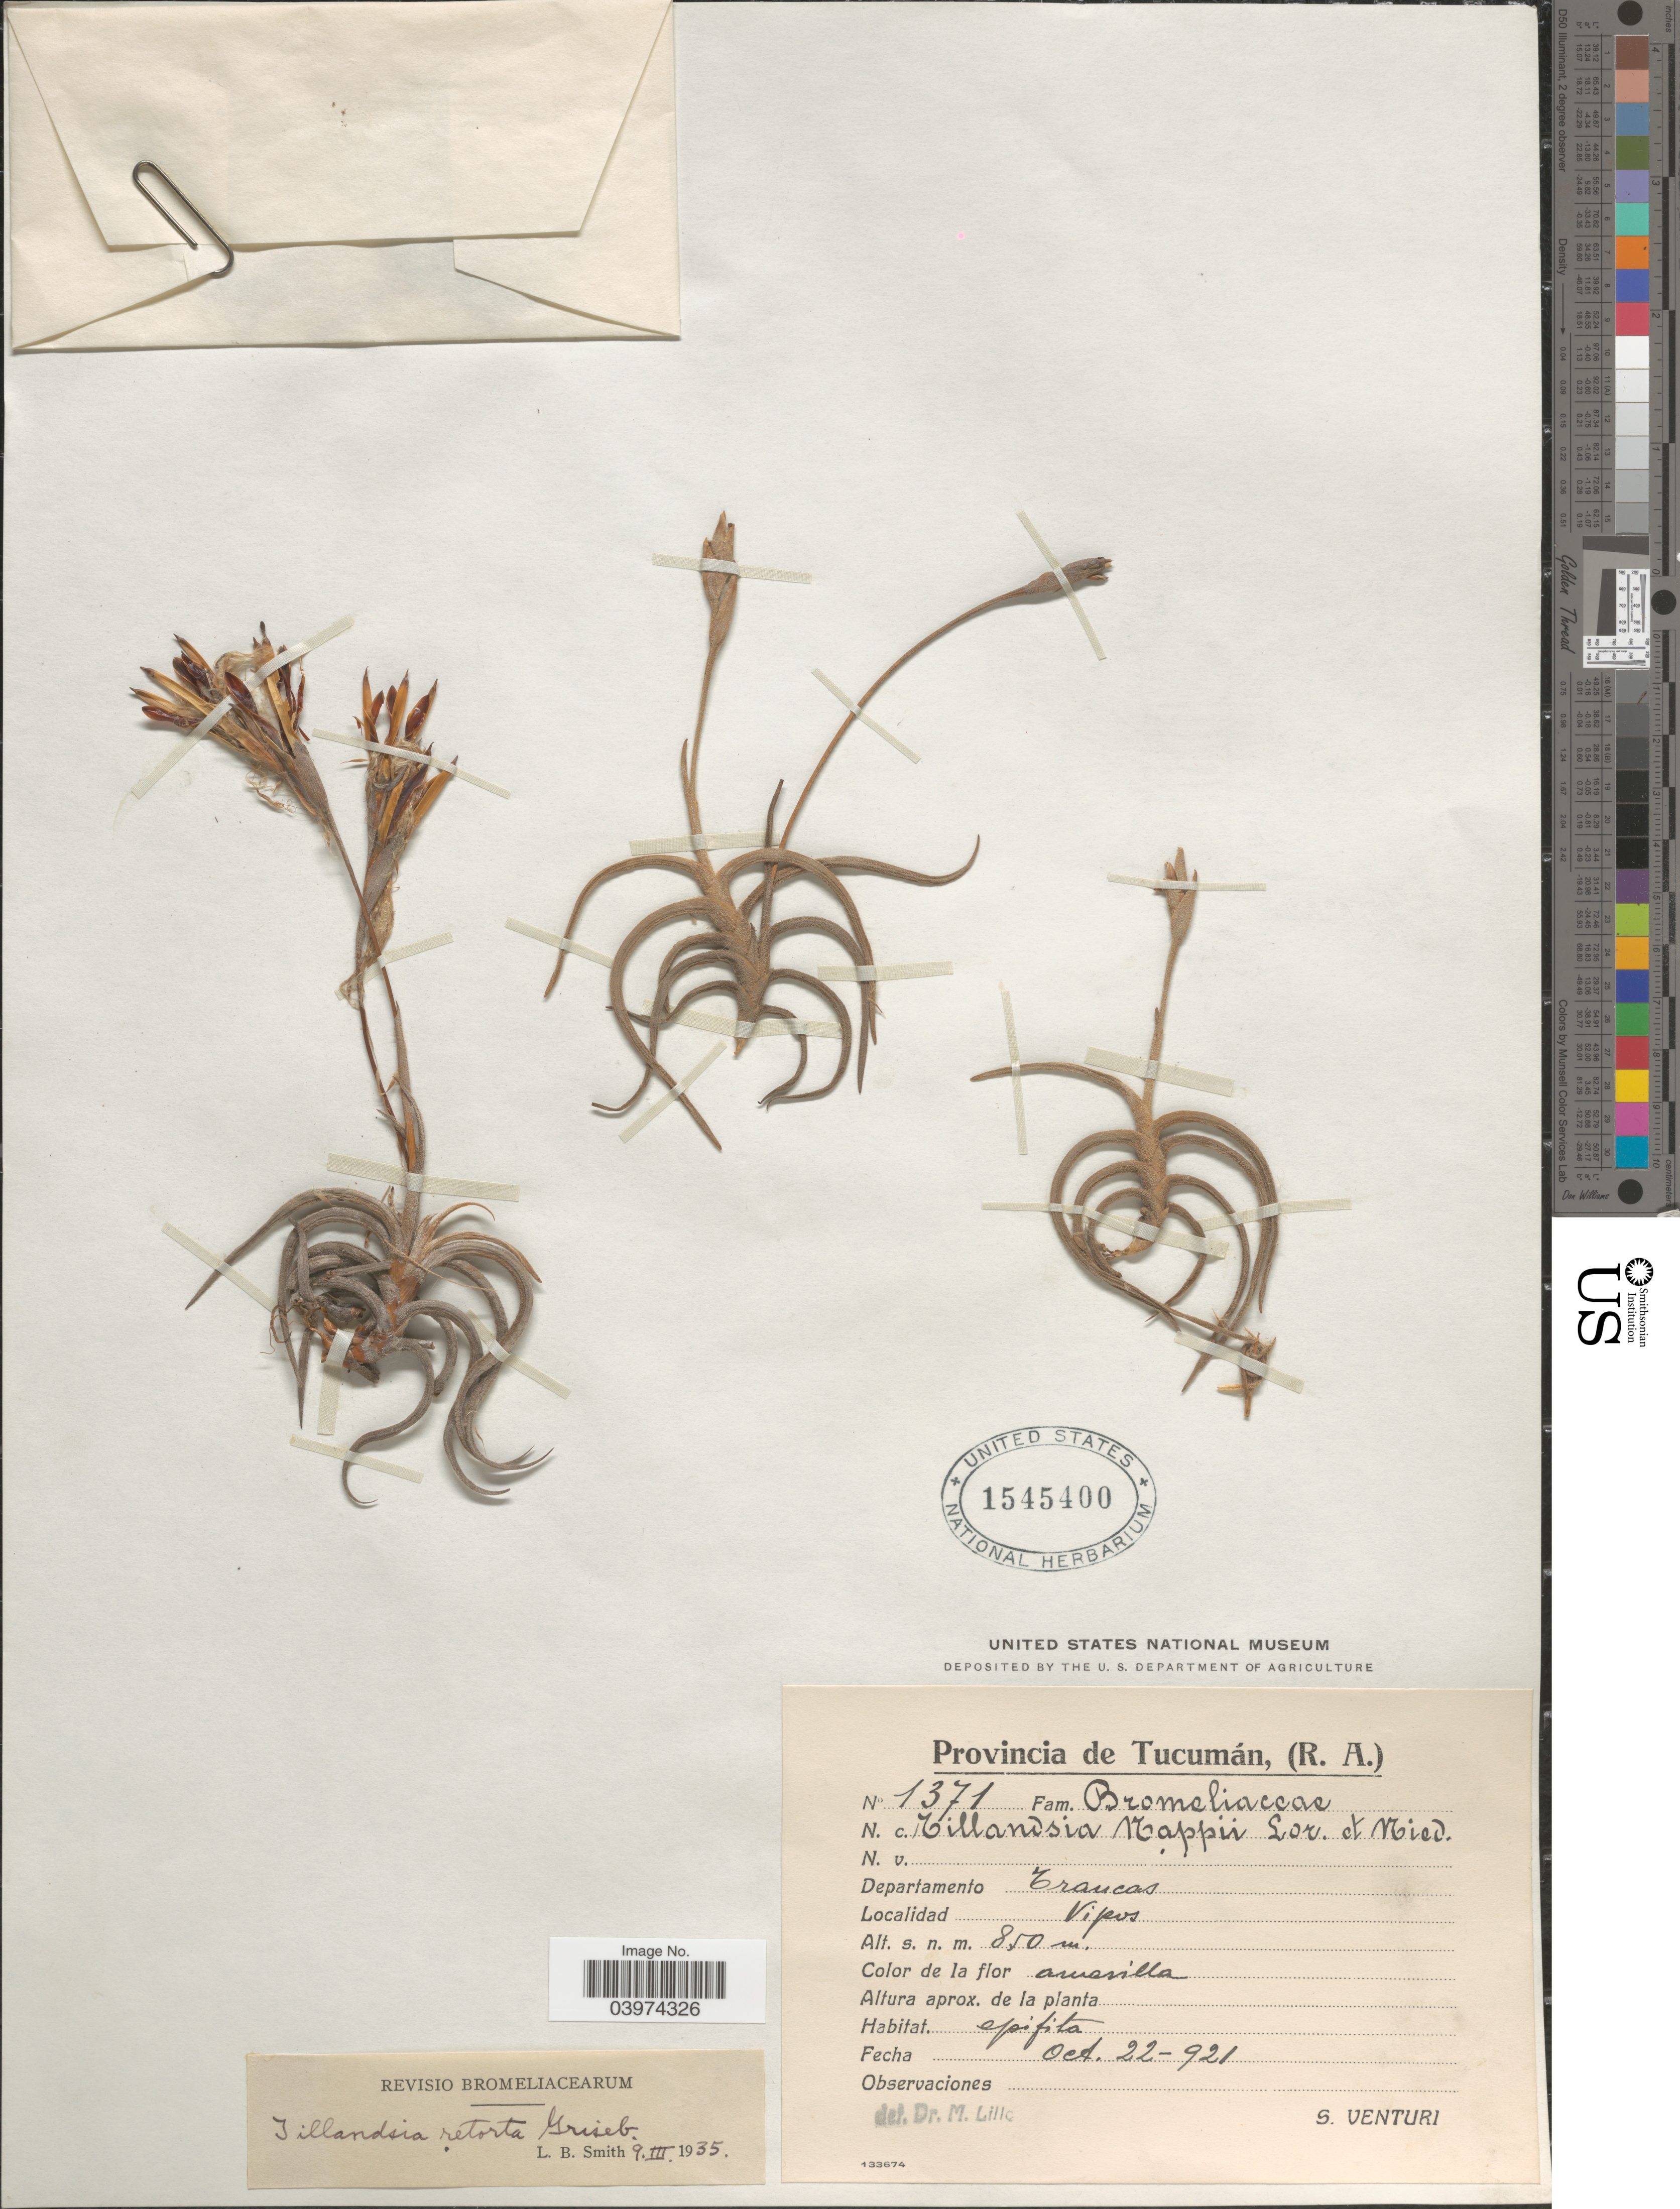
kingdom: Plantae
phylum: Tracheophyta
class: Liliopsida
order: Poales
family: Bromeliaceae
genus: Tillandsia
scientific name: Tillandsia retorta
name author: Griseb.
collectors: S. Venturi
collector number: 1371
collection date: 1921-10-22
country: Argentina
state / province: Tucuman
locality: Departamento Trancas. Vipos.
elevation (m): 850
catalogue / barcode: US 1545400